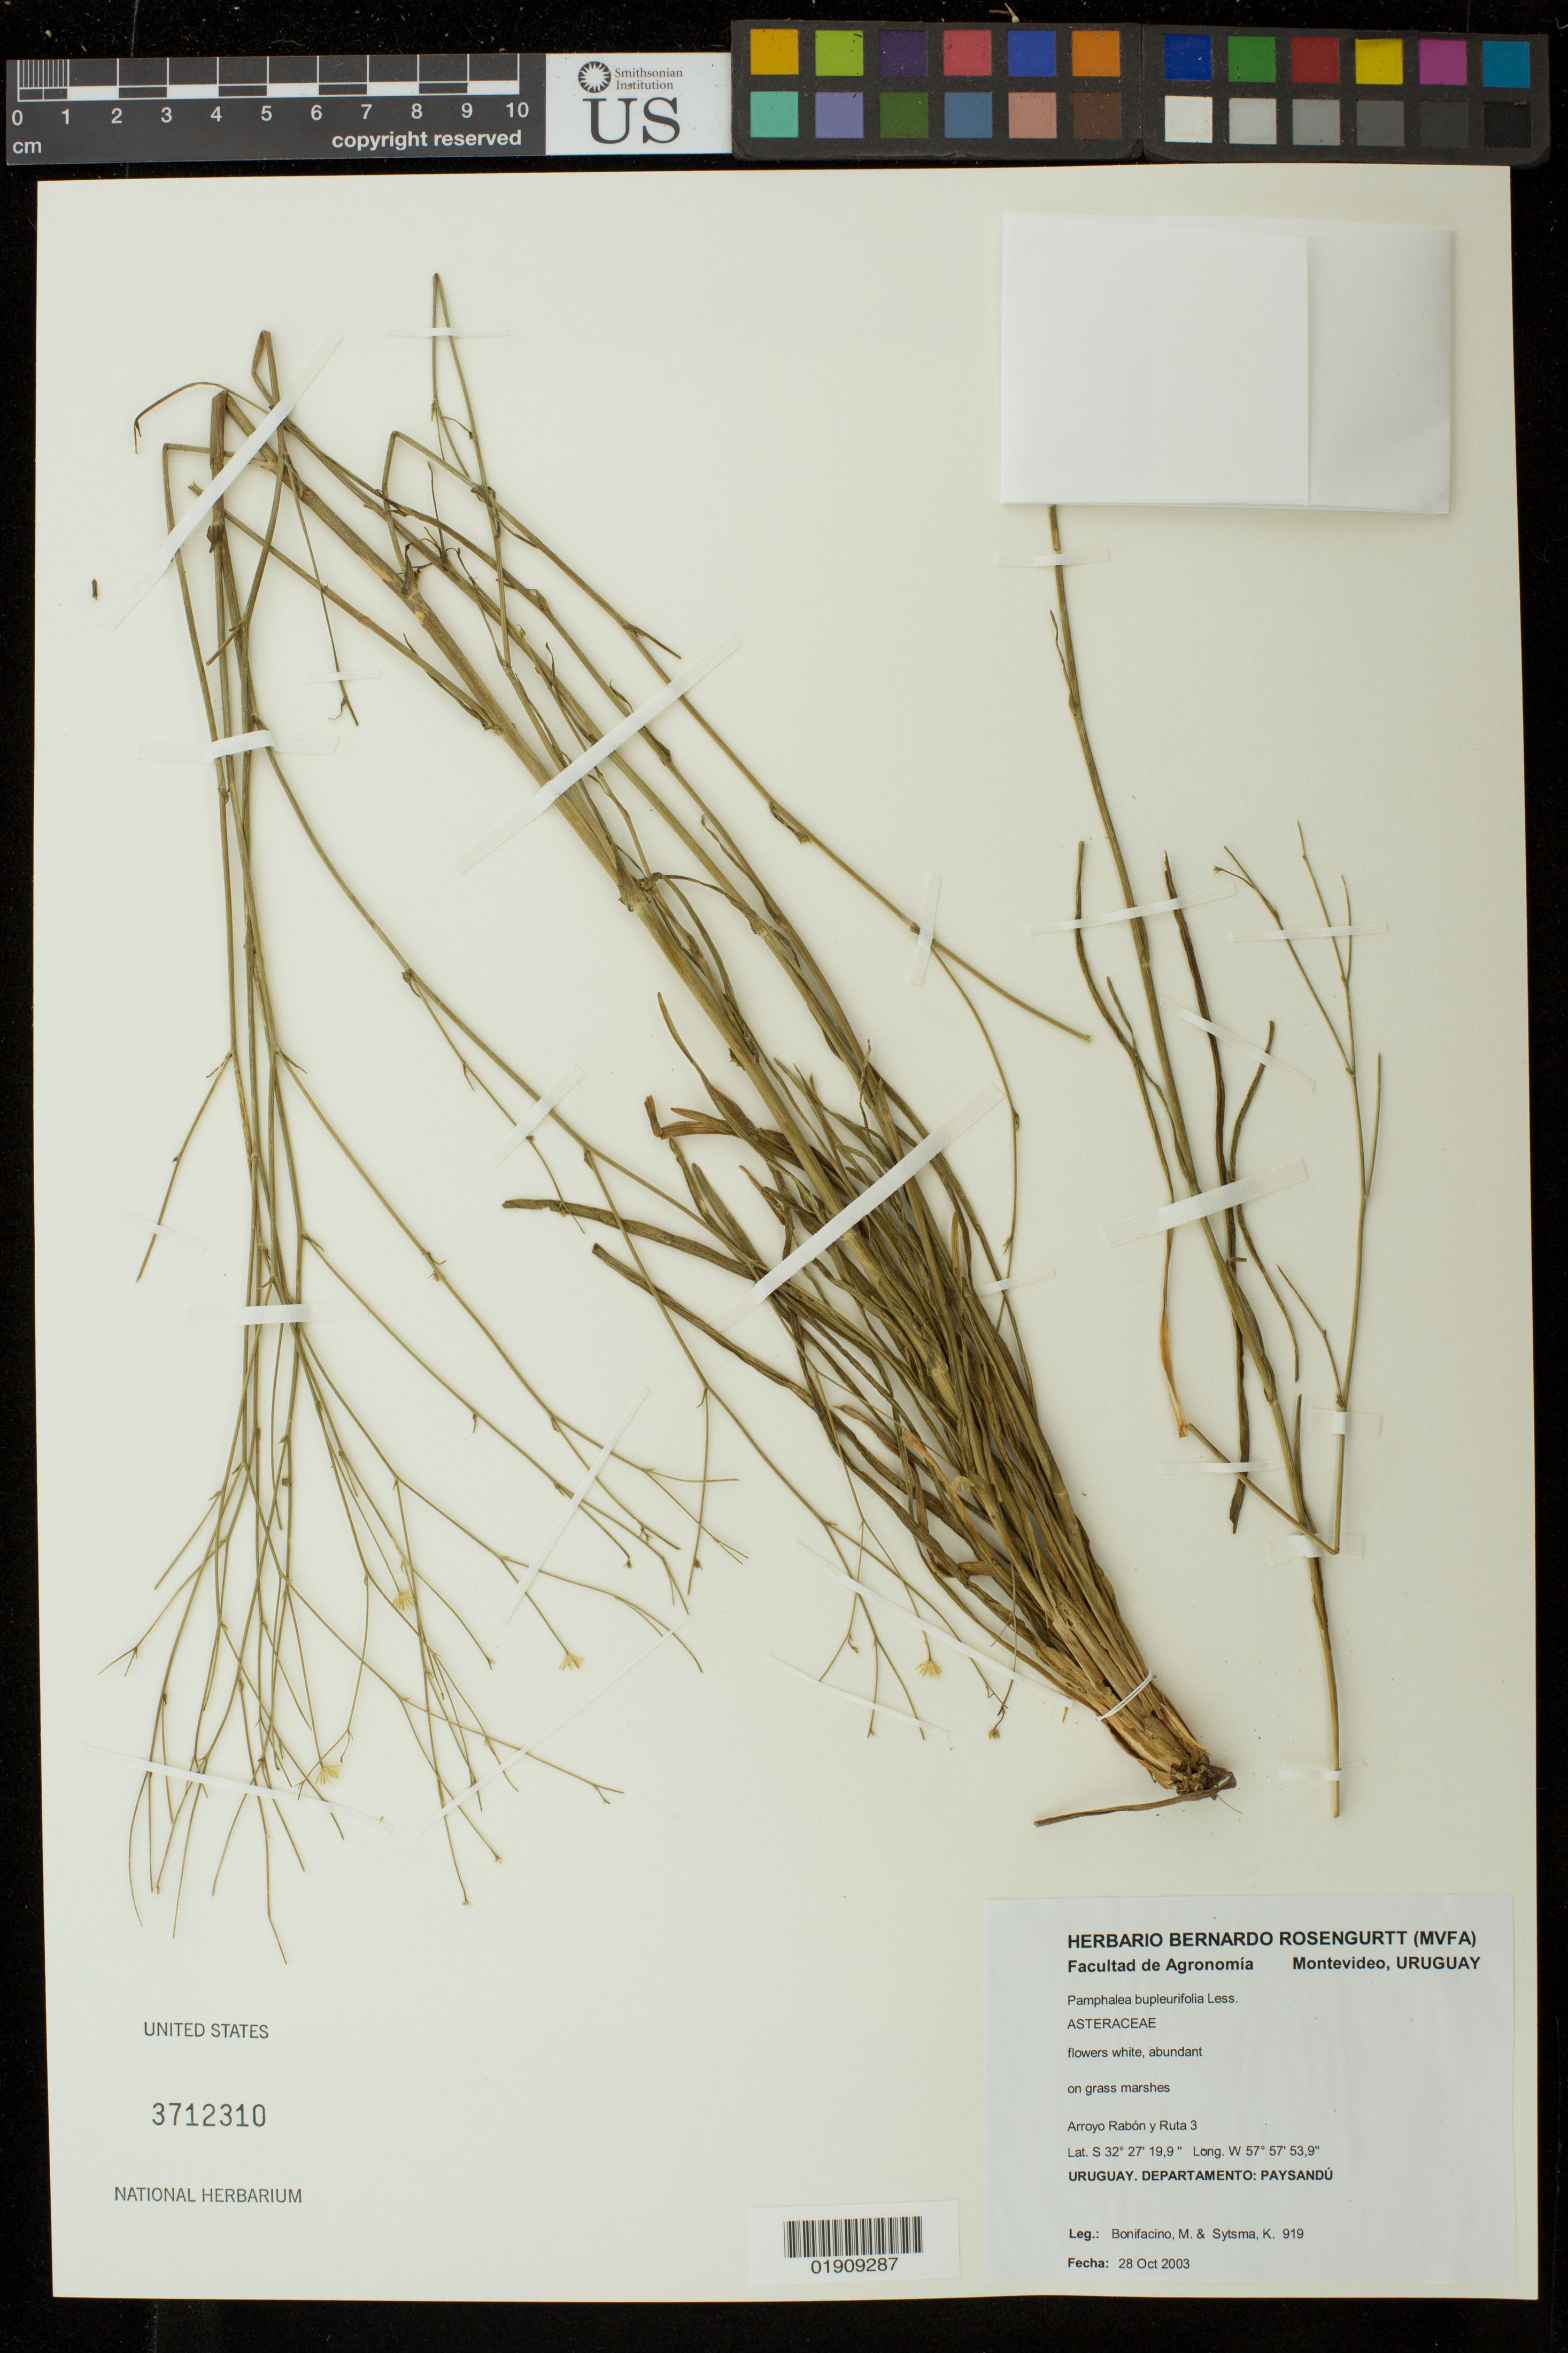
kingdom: Plantae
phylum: Tracheophyta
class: Magnoliopsida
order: Asterales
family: Asteraceae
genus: Panphalea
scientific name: Panphalea bupleurifolia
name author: Less.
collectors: M. Bonifacino & K. J. Sytsma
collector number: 0919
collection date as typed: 28 Oct 2003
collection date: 2003-10-28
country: Uruguay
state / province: Paysandú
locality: Arroyo Rabon y Ruta 3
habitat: On grass marshes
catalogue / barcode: US 3712310